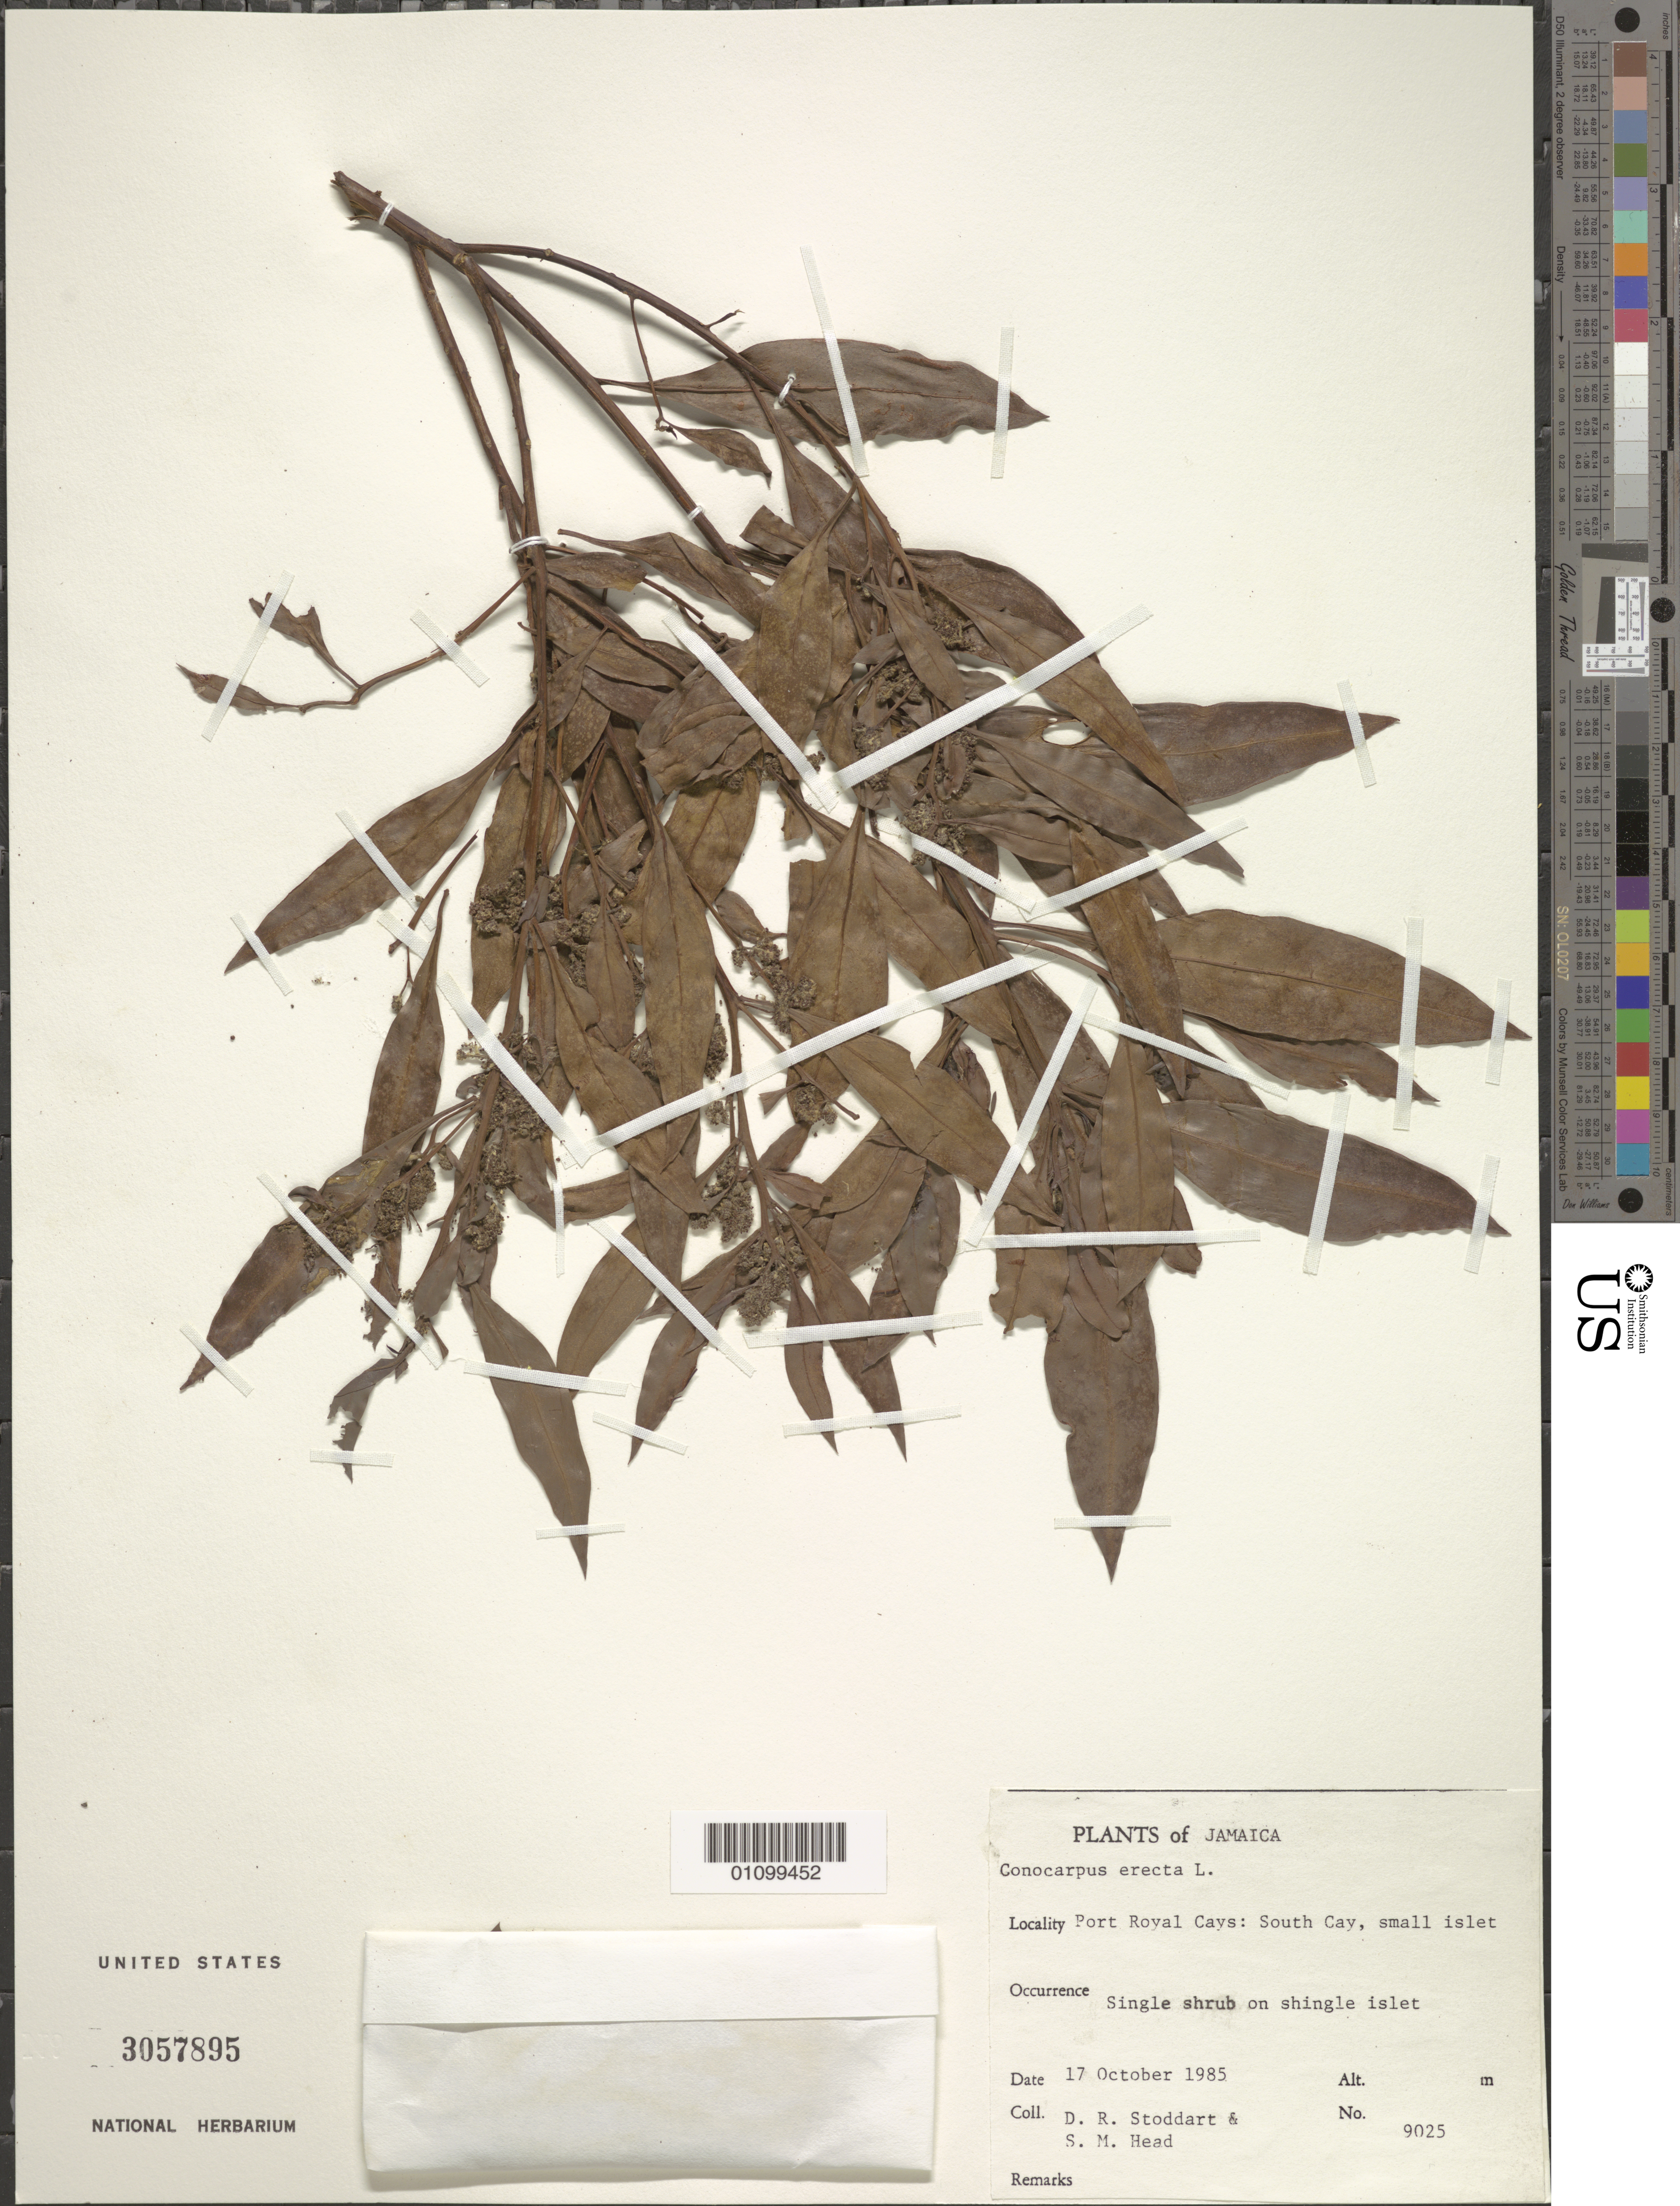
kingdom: Plantae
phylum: Tracheophyta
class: Magnoliopsida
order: Myrtales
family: Combretaceae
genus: Conocarpus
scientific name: Conocarpus erectus var. erectus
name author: L.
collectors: D. R. Stoddart & S. Head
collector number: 9025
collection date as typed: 17 Oct 1985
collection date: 1985-10-17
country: Jamaica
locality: Port Royal Cays: SOuth Cay, small islet.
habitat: Single shrub on shingle islet.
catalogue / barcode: US 3057895